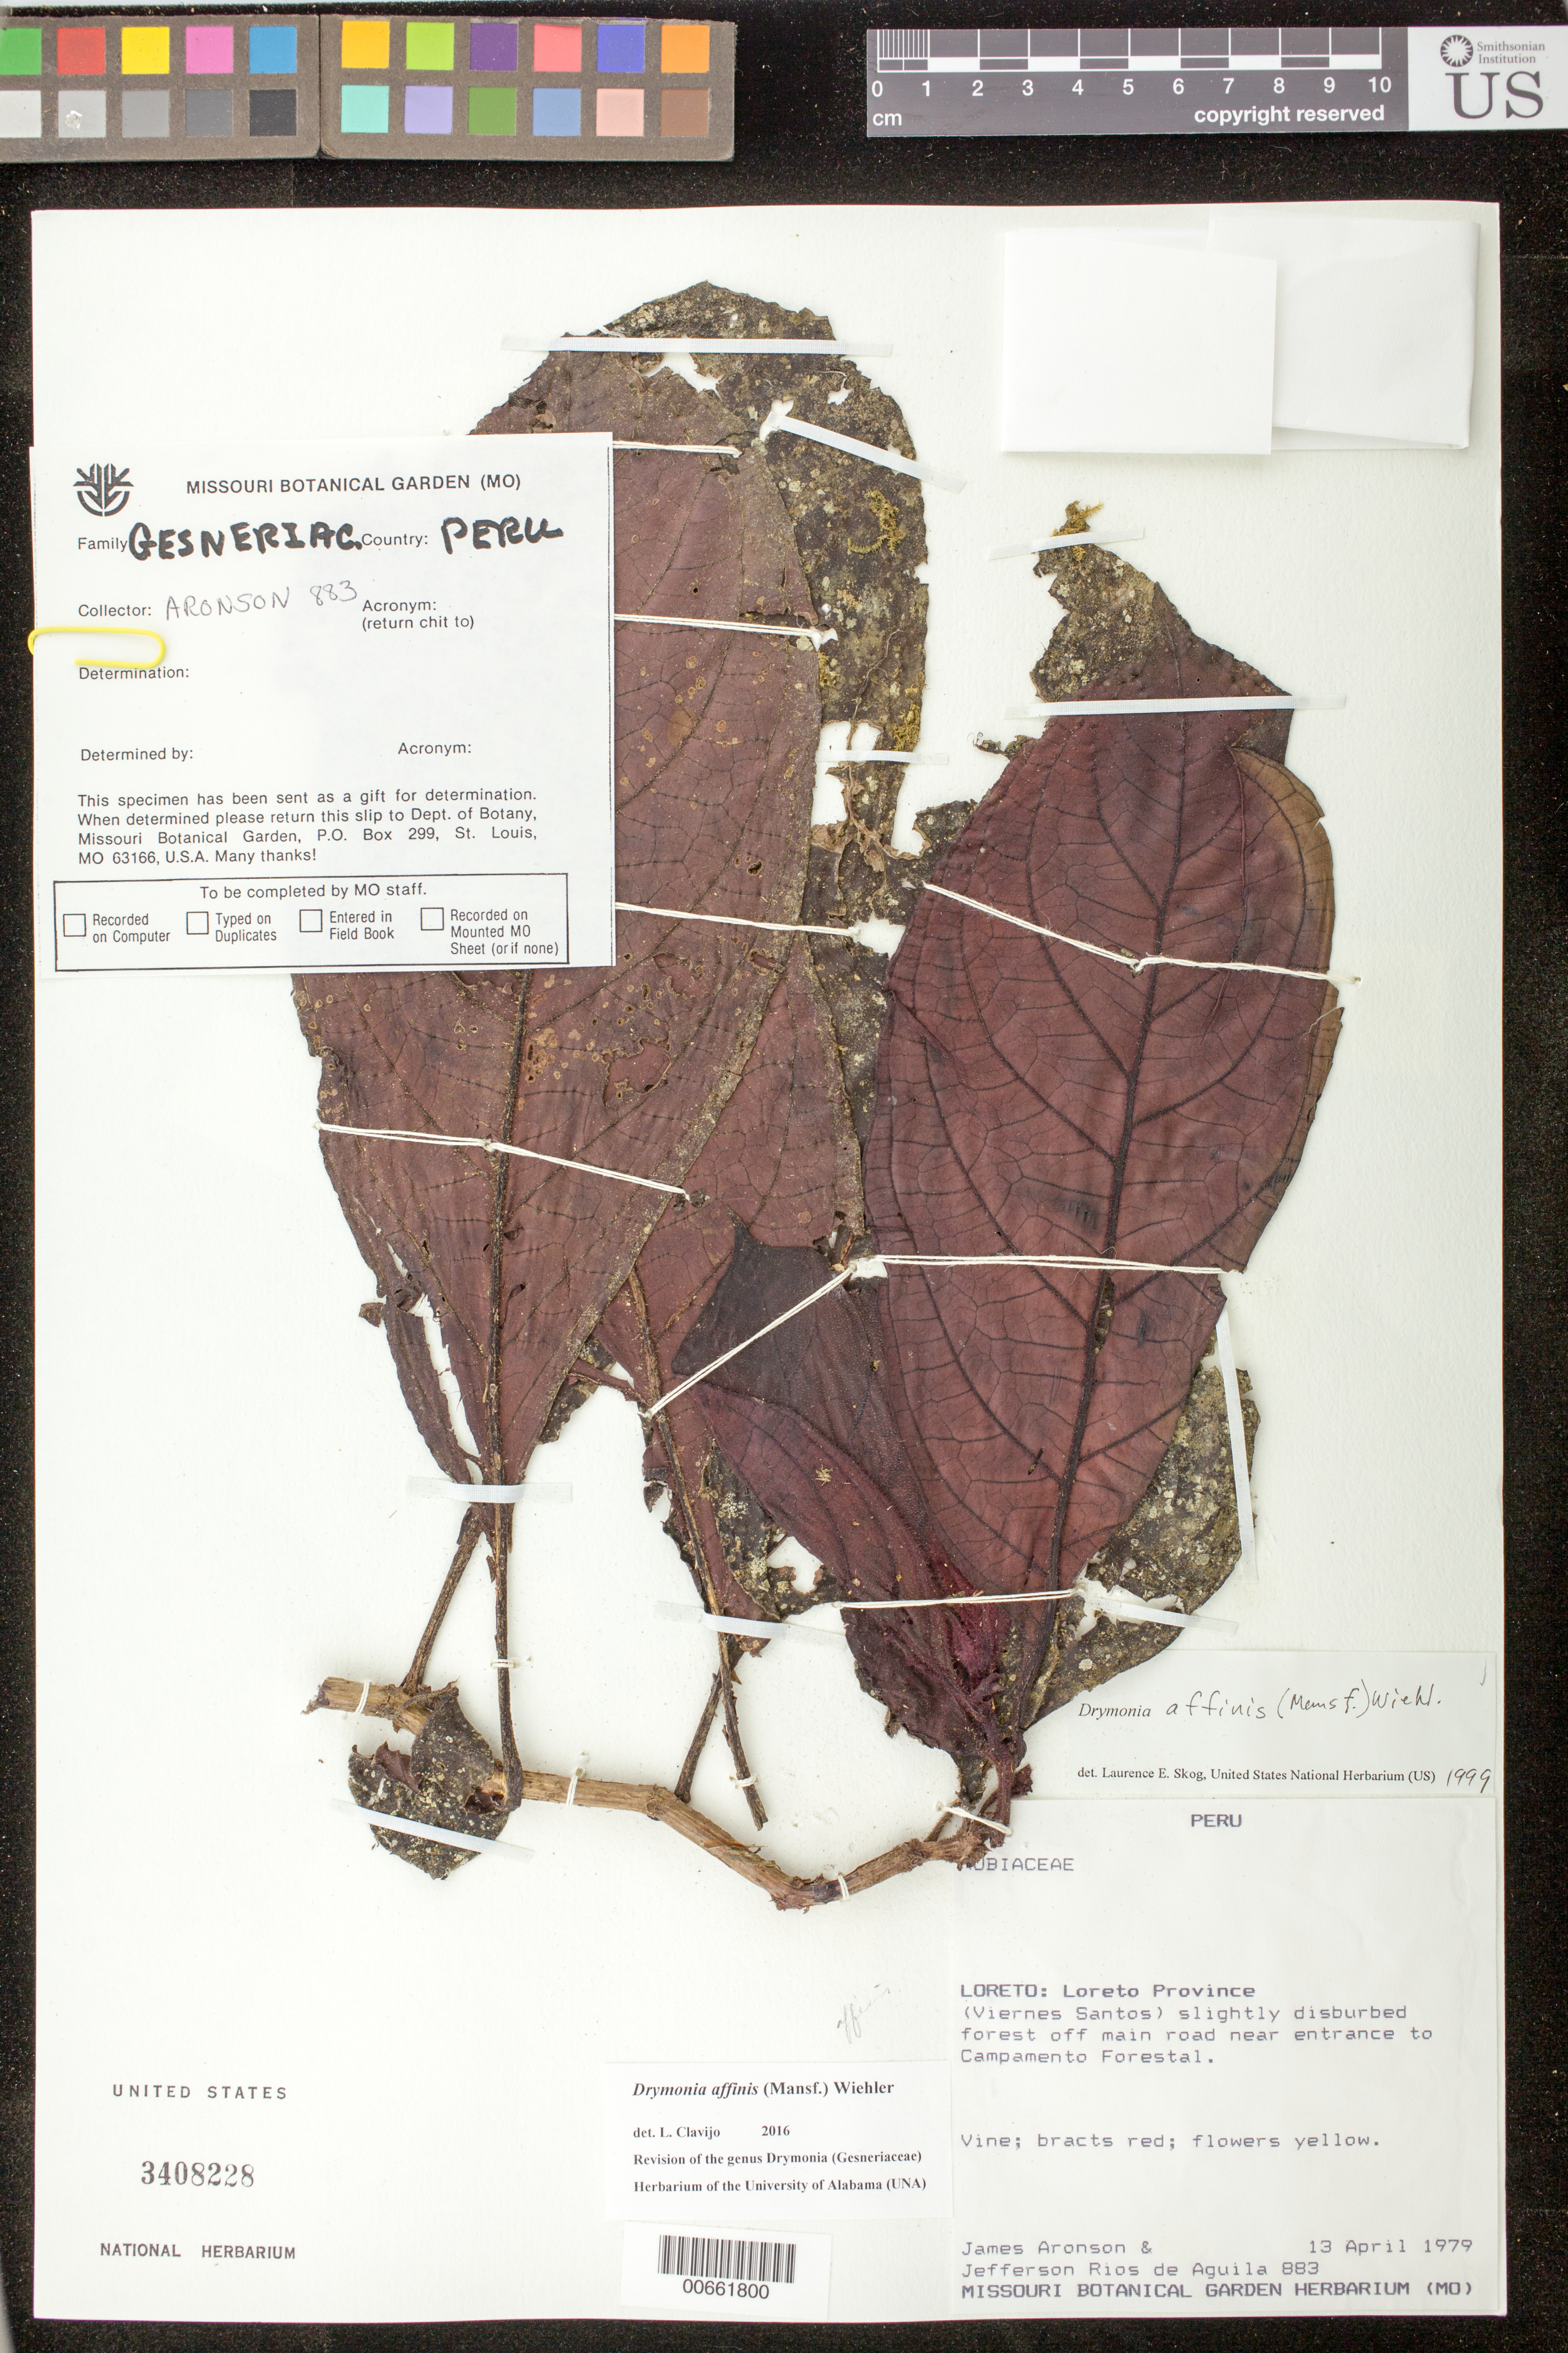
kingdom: Plantae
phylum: Tracheophyta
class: Magnoliopsida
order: Lamiales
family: Gesneriaceae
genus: Drymonia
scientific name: Drymonia affinis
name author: (Mansf.) Wiehler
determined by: Skog, Laurence E.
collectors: J. Aronson & J. Rios de Aguila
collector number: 883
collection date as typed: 13 Apr 1979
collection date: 1979-04-13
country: Peru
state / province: Loreto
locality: Prov. Loreto; (Viernes Santos) slightly disturbed forest off main road near entrance to Campamento Forestal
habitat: slightly disturbed forest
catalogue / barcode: US 3408228